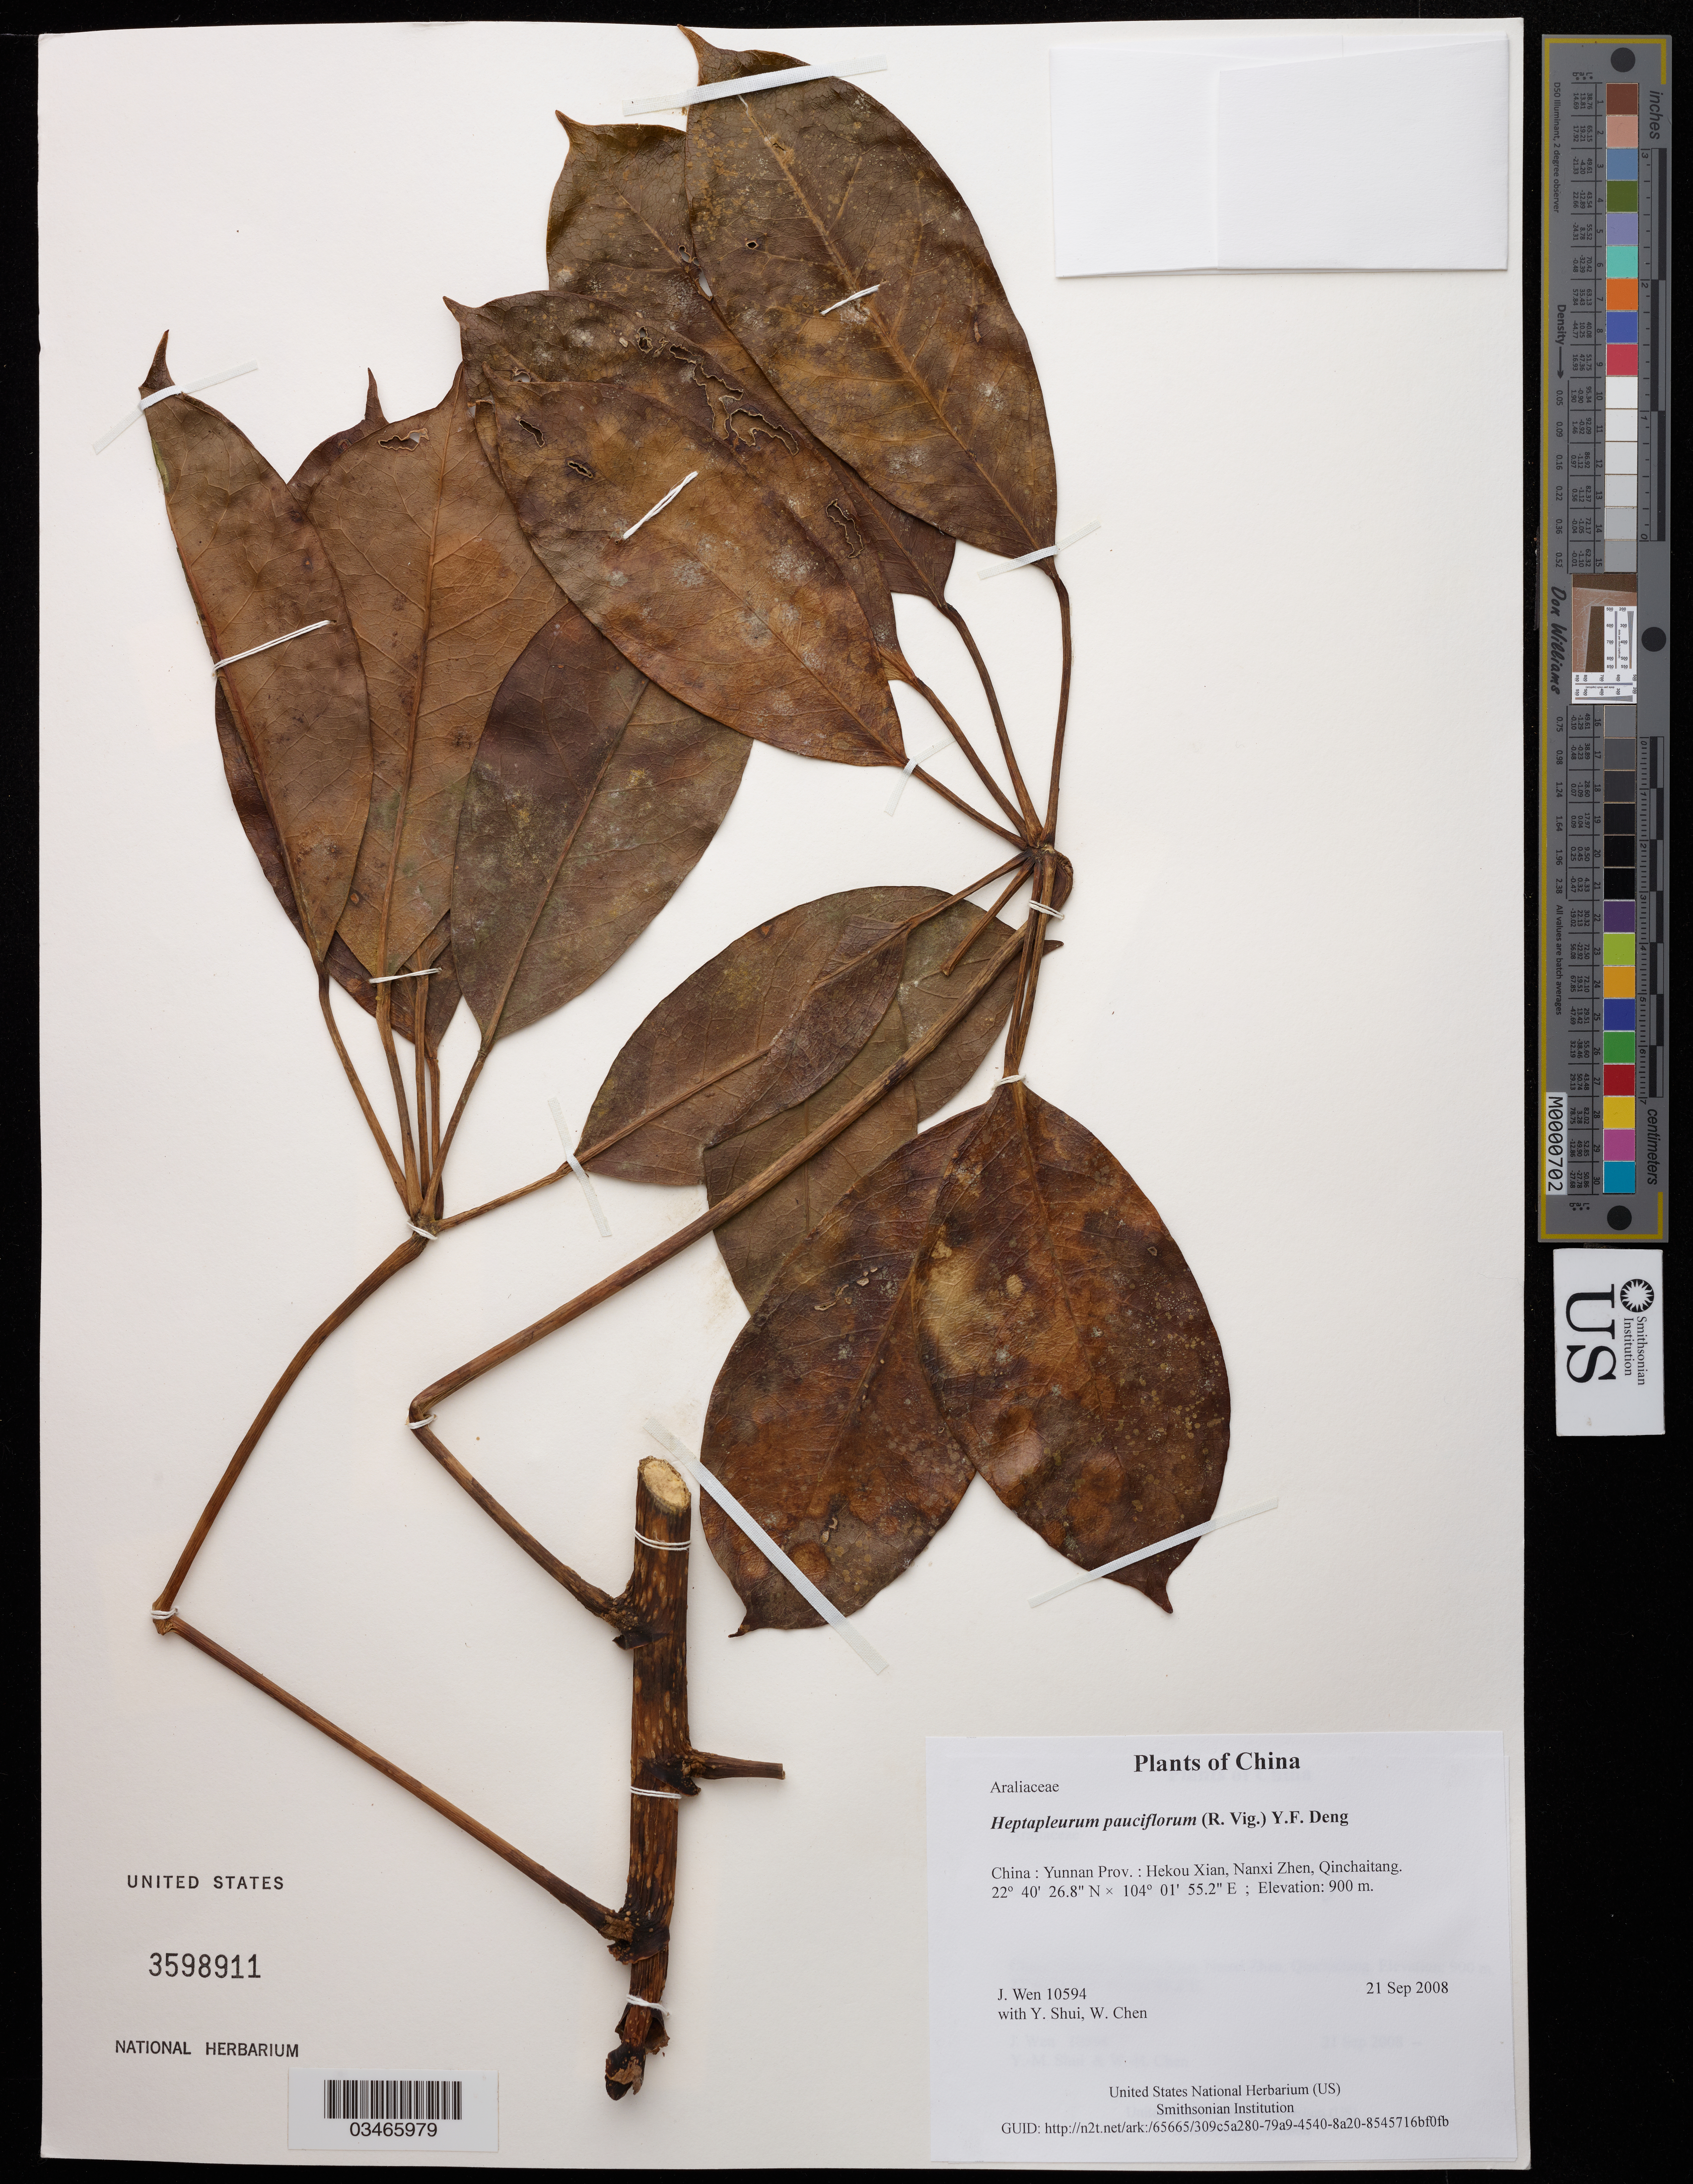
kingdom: Plantae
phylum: Tracheophyta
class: Magnoliopsida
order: Apiales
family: Araliaceae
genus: Heptapleurum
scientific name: Heptapleurum pauciflorum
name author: (R. Vig.) Y.F. Deng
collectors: J. Wen, Y. Shui & W. Chen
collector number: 10594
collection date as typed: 21 Sep 2008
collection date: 2008-09-21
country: China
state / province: Yunnan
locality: Hekou Xian, Nanxi Zhen, Qinchaitang.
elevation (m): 900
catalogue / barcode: US 3598911